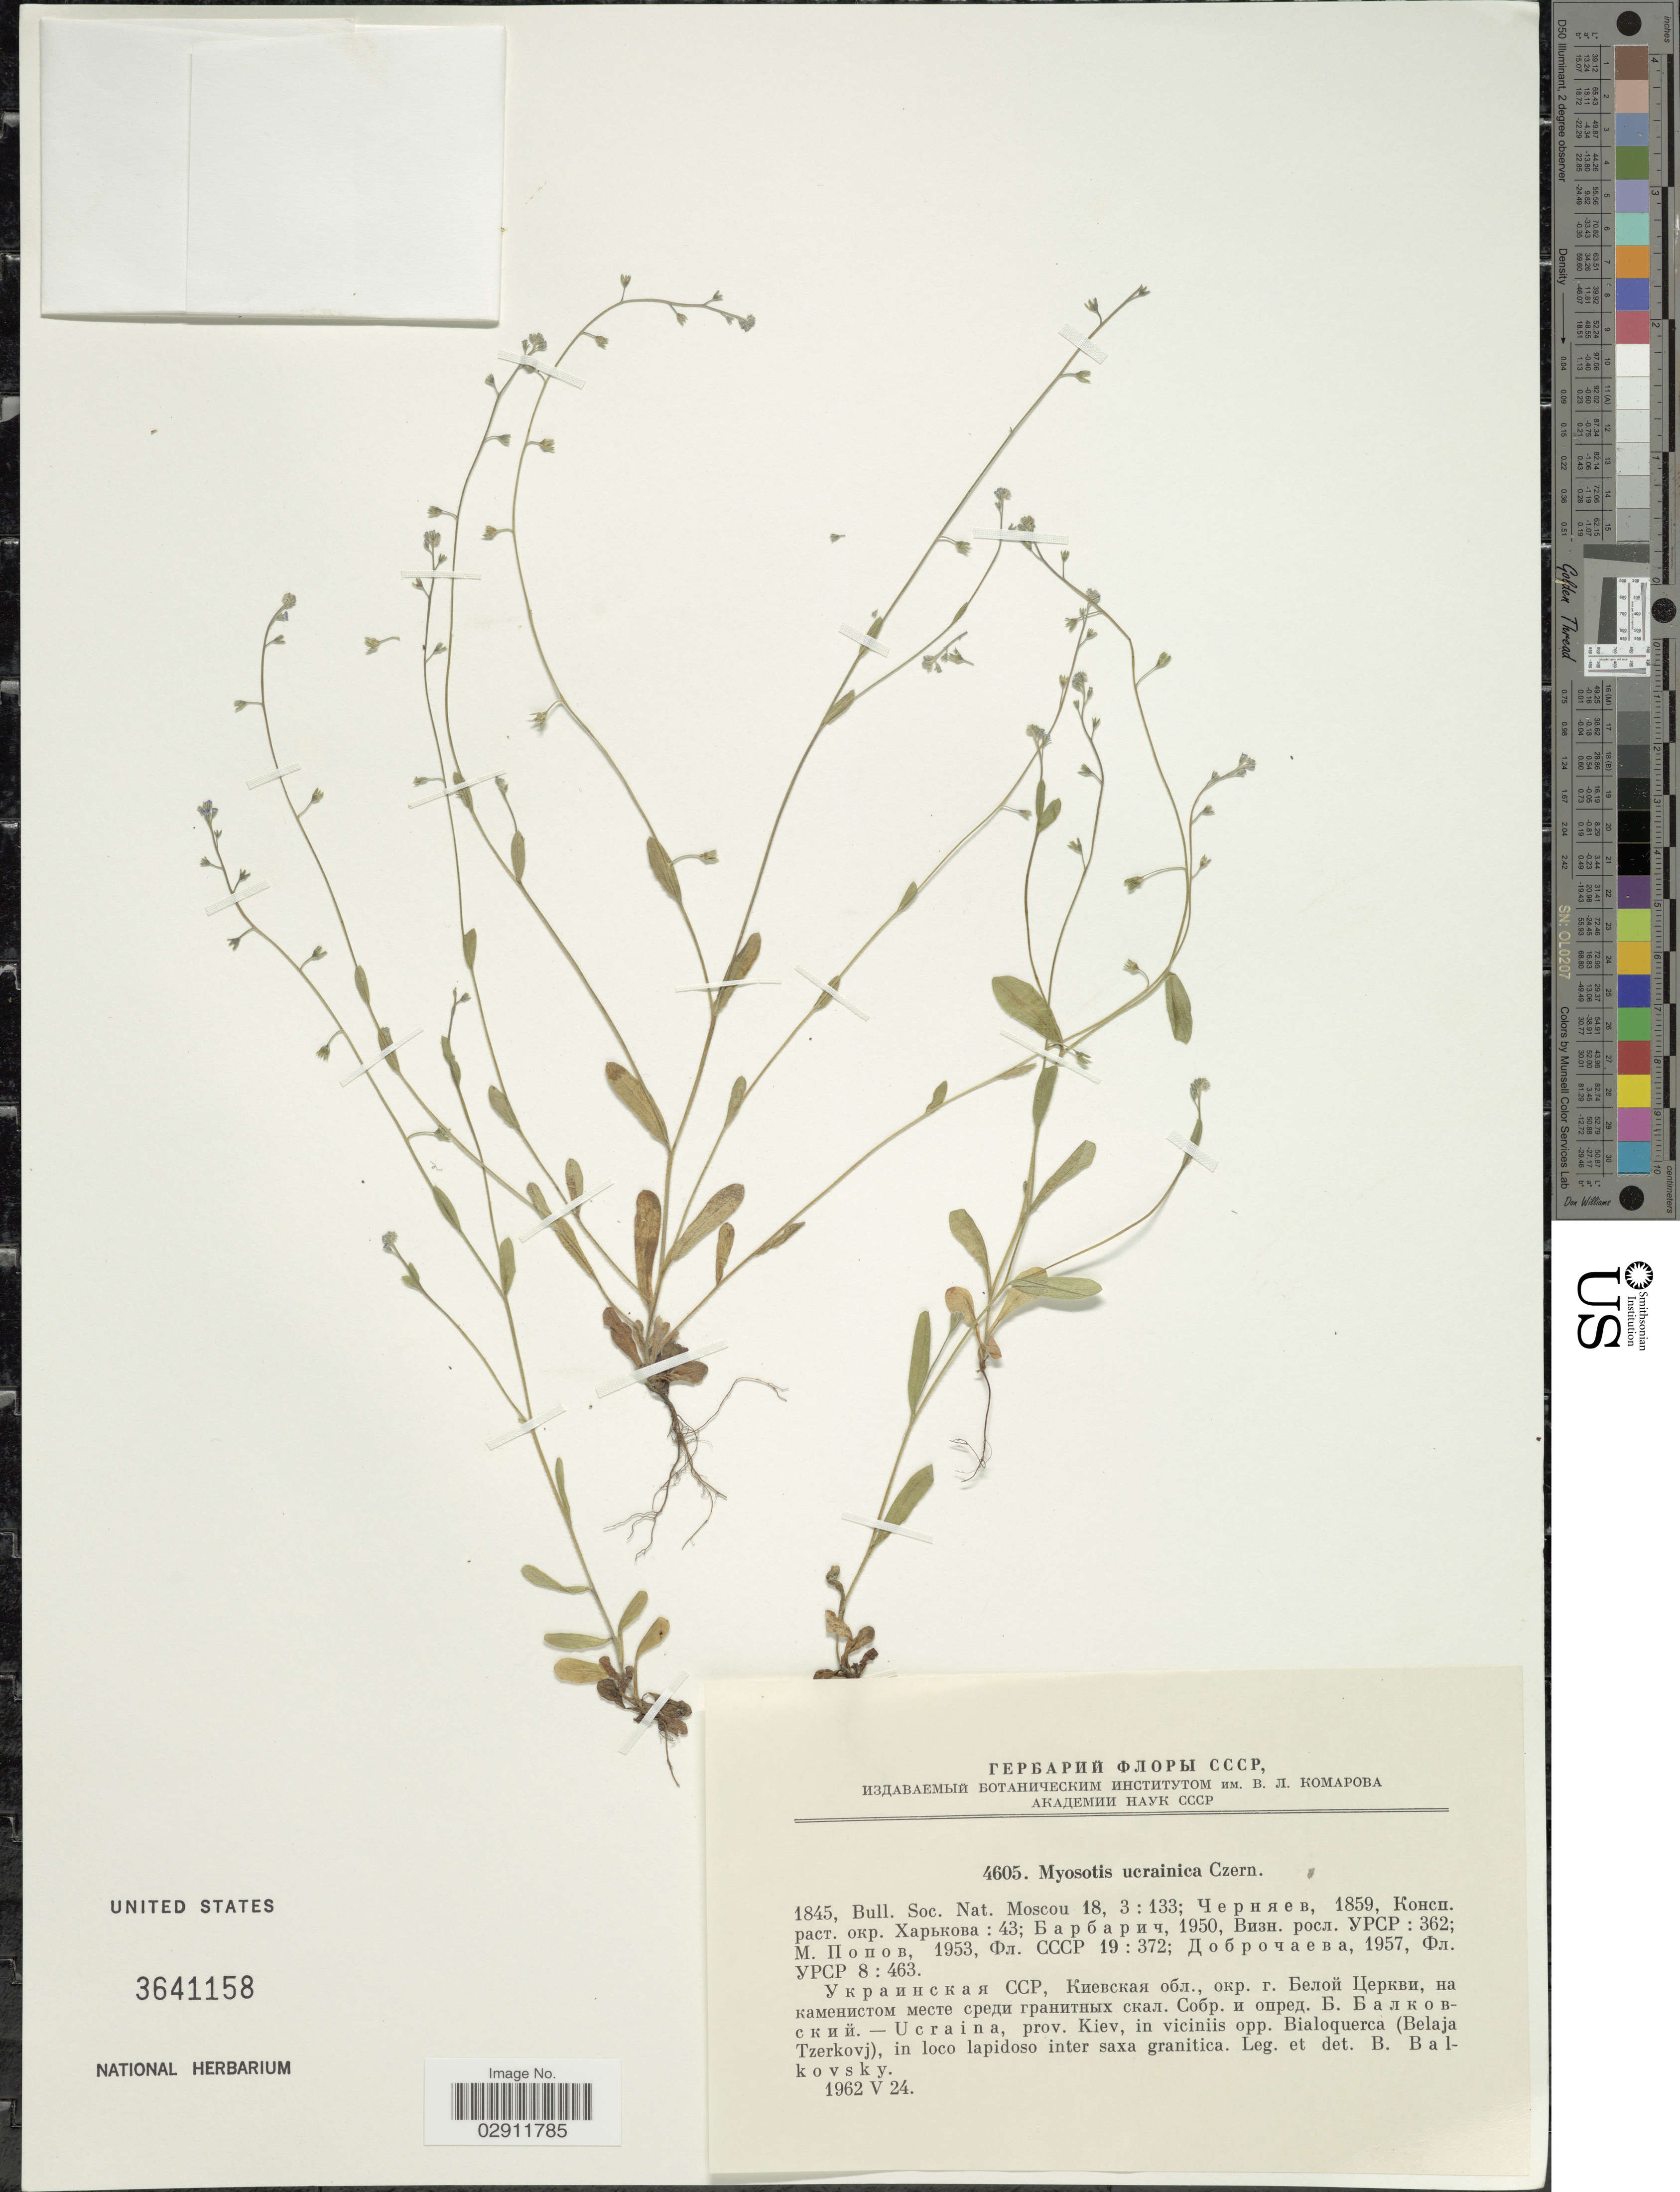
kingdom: Plantae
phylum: Tracheophyta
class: Magnoliopsida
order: Boraginales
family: Boraginaceae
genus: Myosotis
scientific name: Myosotis sp.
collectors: B. Balkovsky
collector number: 4605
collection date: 1962-05-24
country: Ukraine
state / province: Kiev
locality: Prov. Kiev, in viciniis opp. Bialoquerca (Belaja Tzerkovj), in loco lapidoso inter saxa granitica.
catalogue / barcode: US 3641158